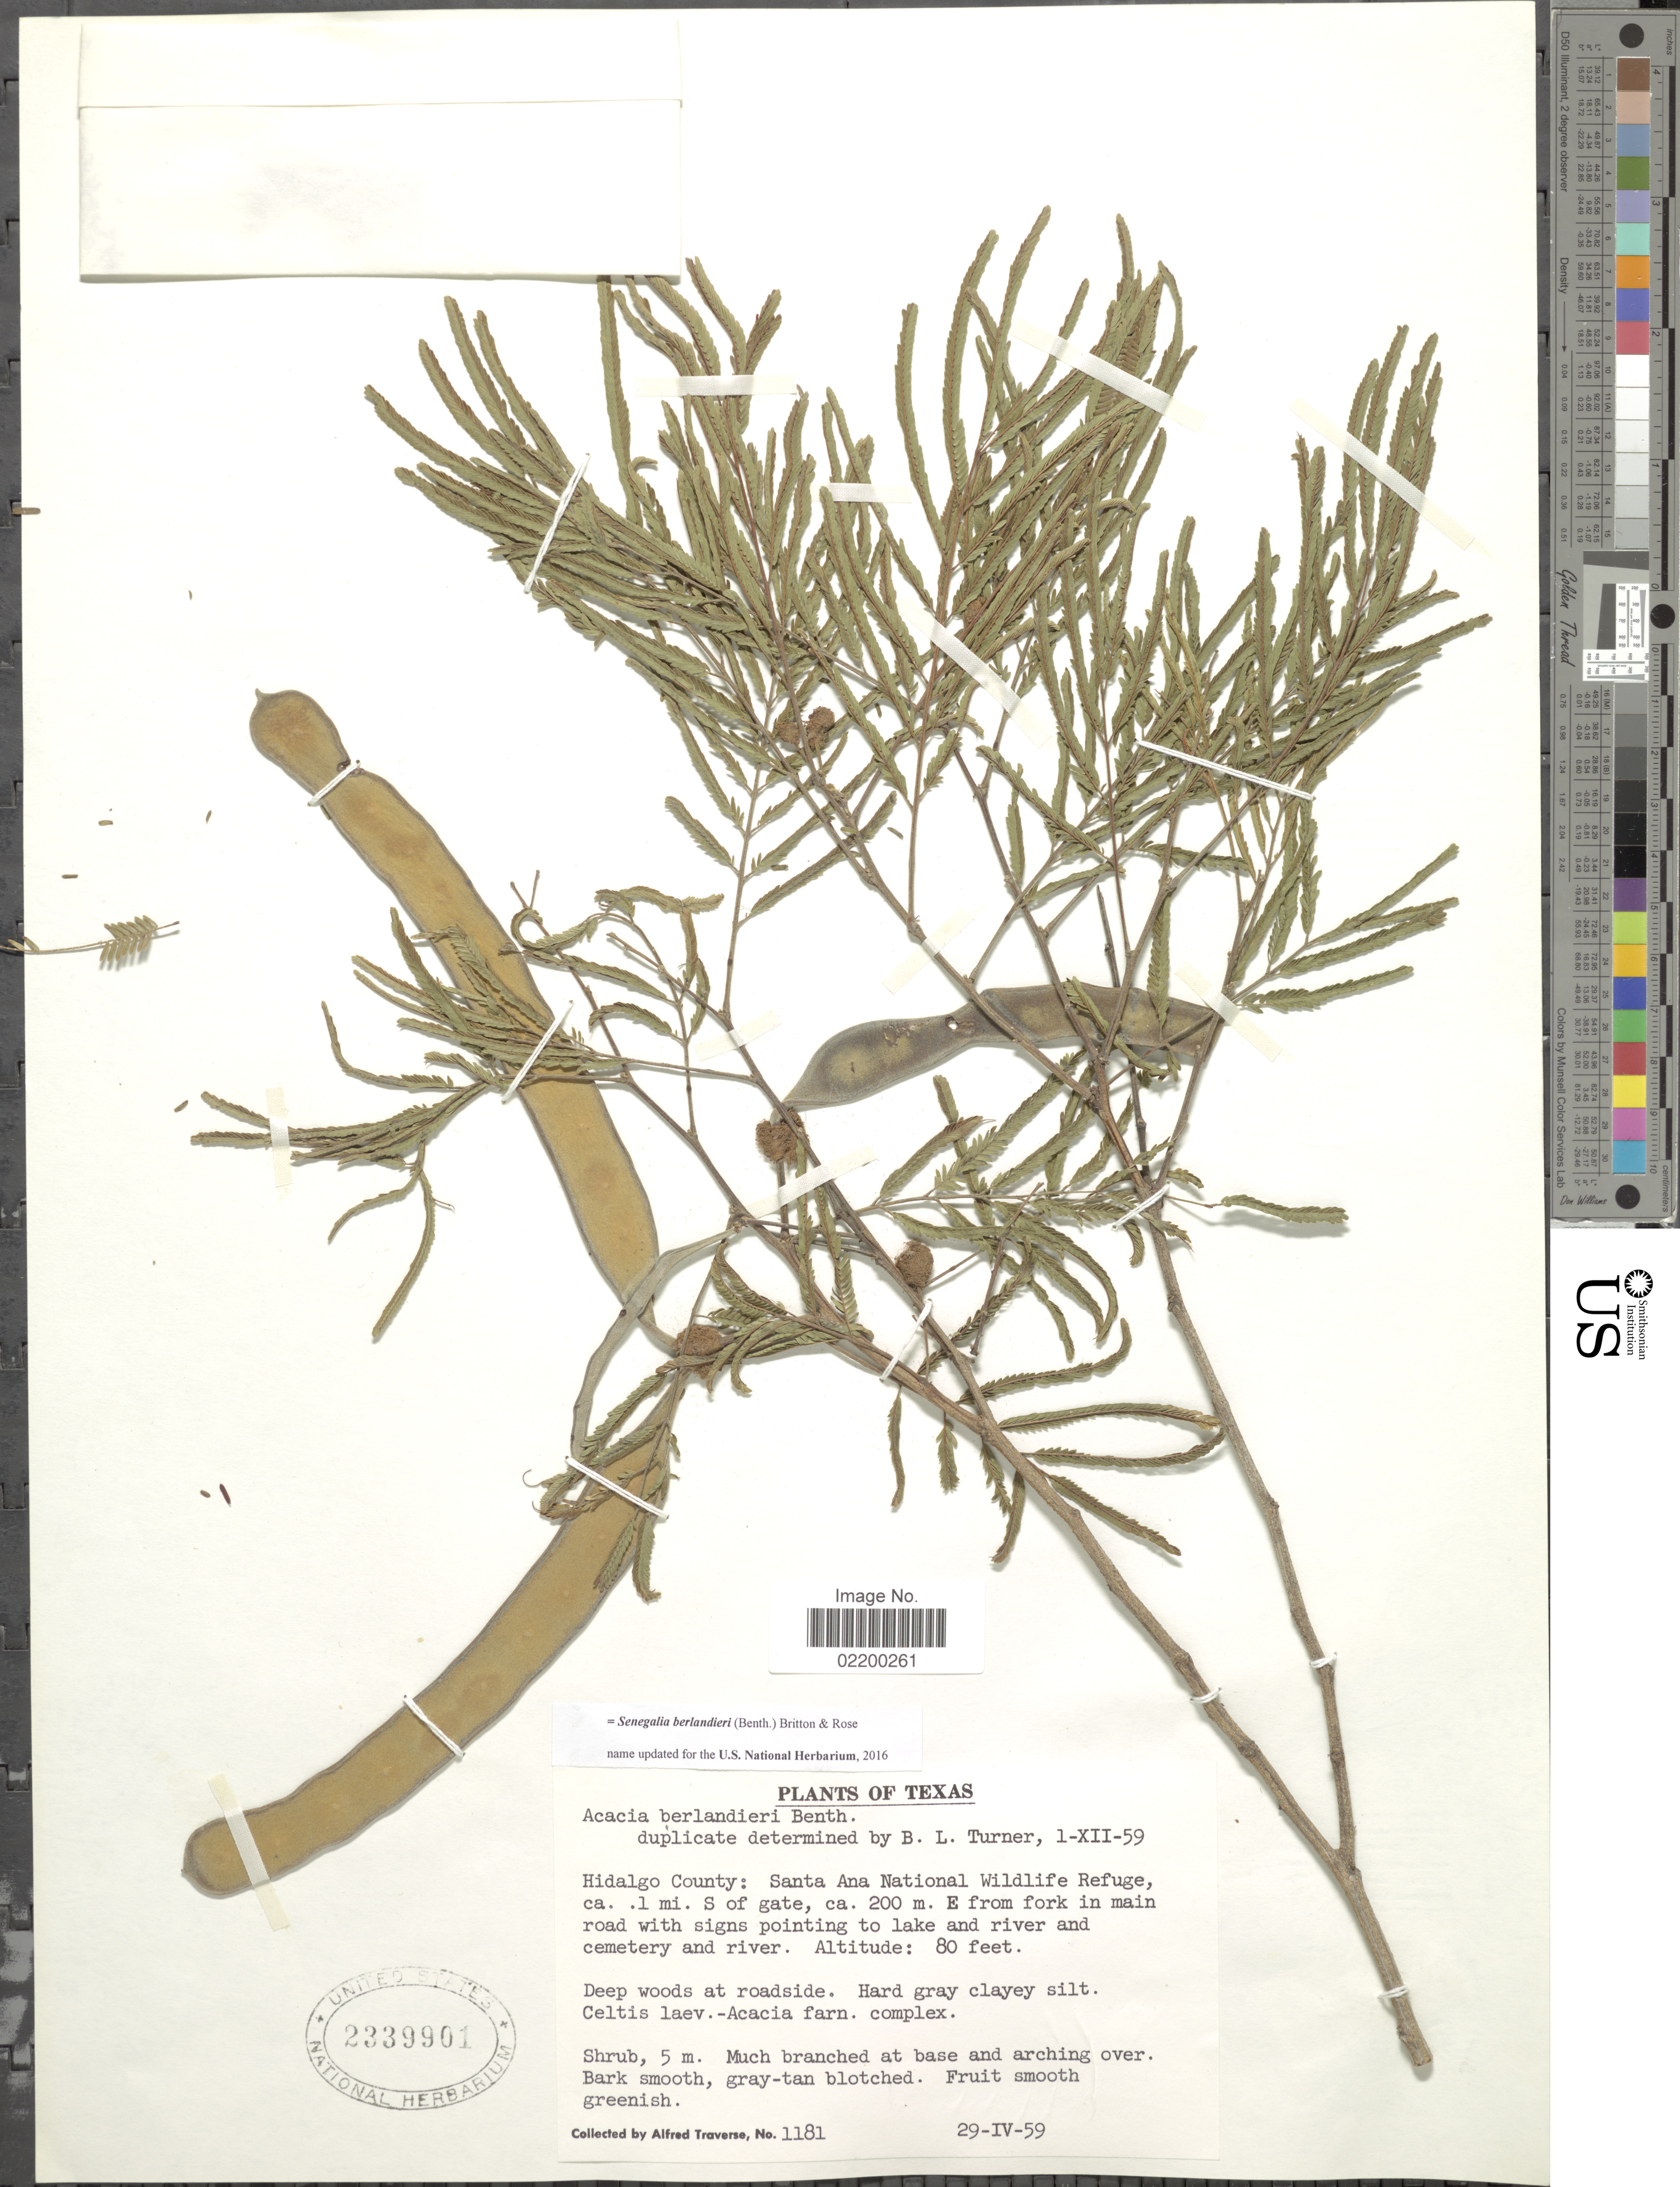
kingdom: Plantae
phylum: Tracheophyta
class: Magnoliopsida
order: Fabales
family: Fabaceae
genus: Senegalia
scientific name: Senegalia berlandieri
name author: (Benth.) Britton & Rose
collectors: A. Traverse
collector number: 1181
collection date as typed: Transcribed d/m/y: 29/4/59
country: United States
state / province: Texas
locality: Hidalgo County: Santa Ana National Wildlife Refuge, ca. .1 mi S of gate, ca 200 m E from fork in main road with signs pointing to lake and river and cemetery and river, Deep woods at roadside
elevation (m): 24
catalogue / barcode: US 2339901